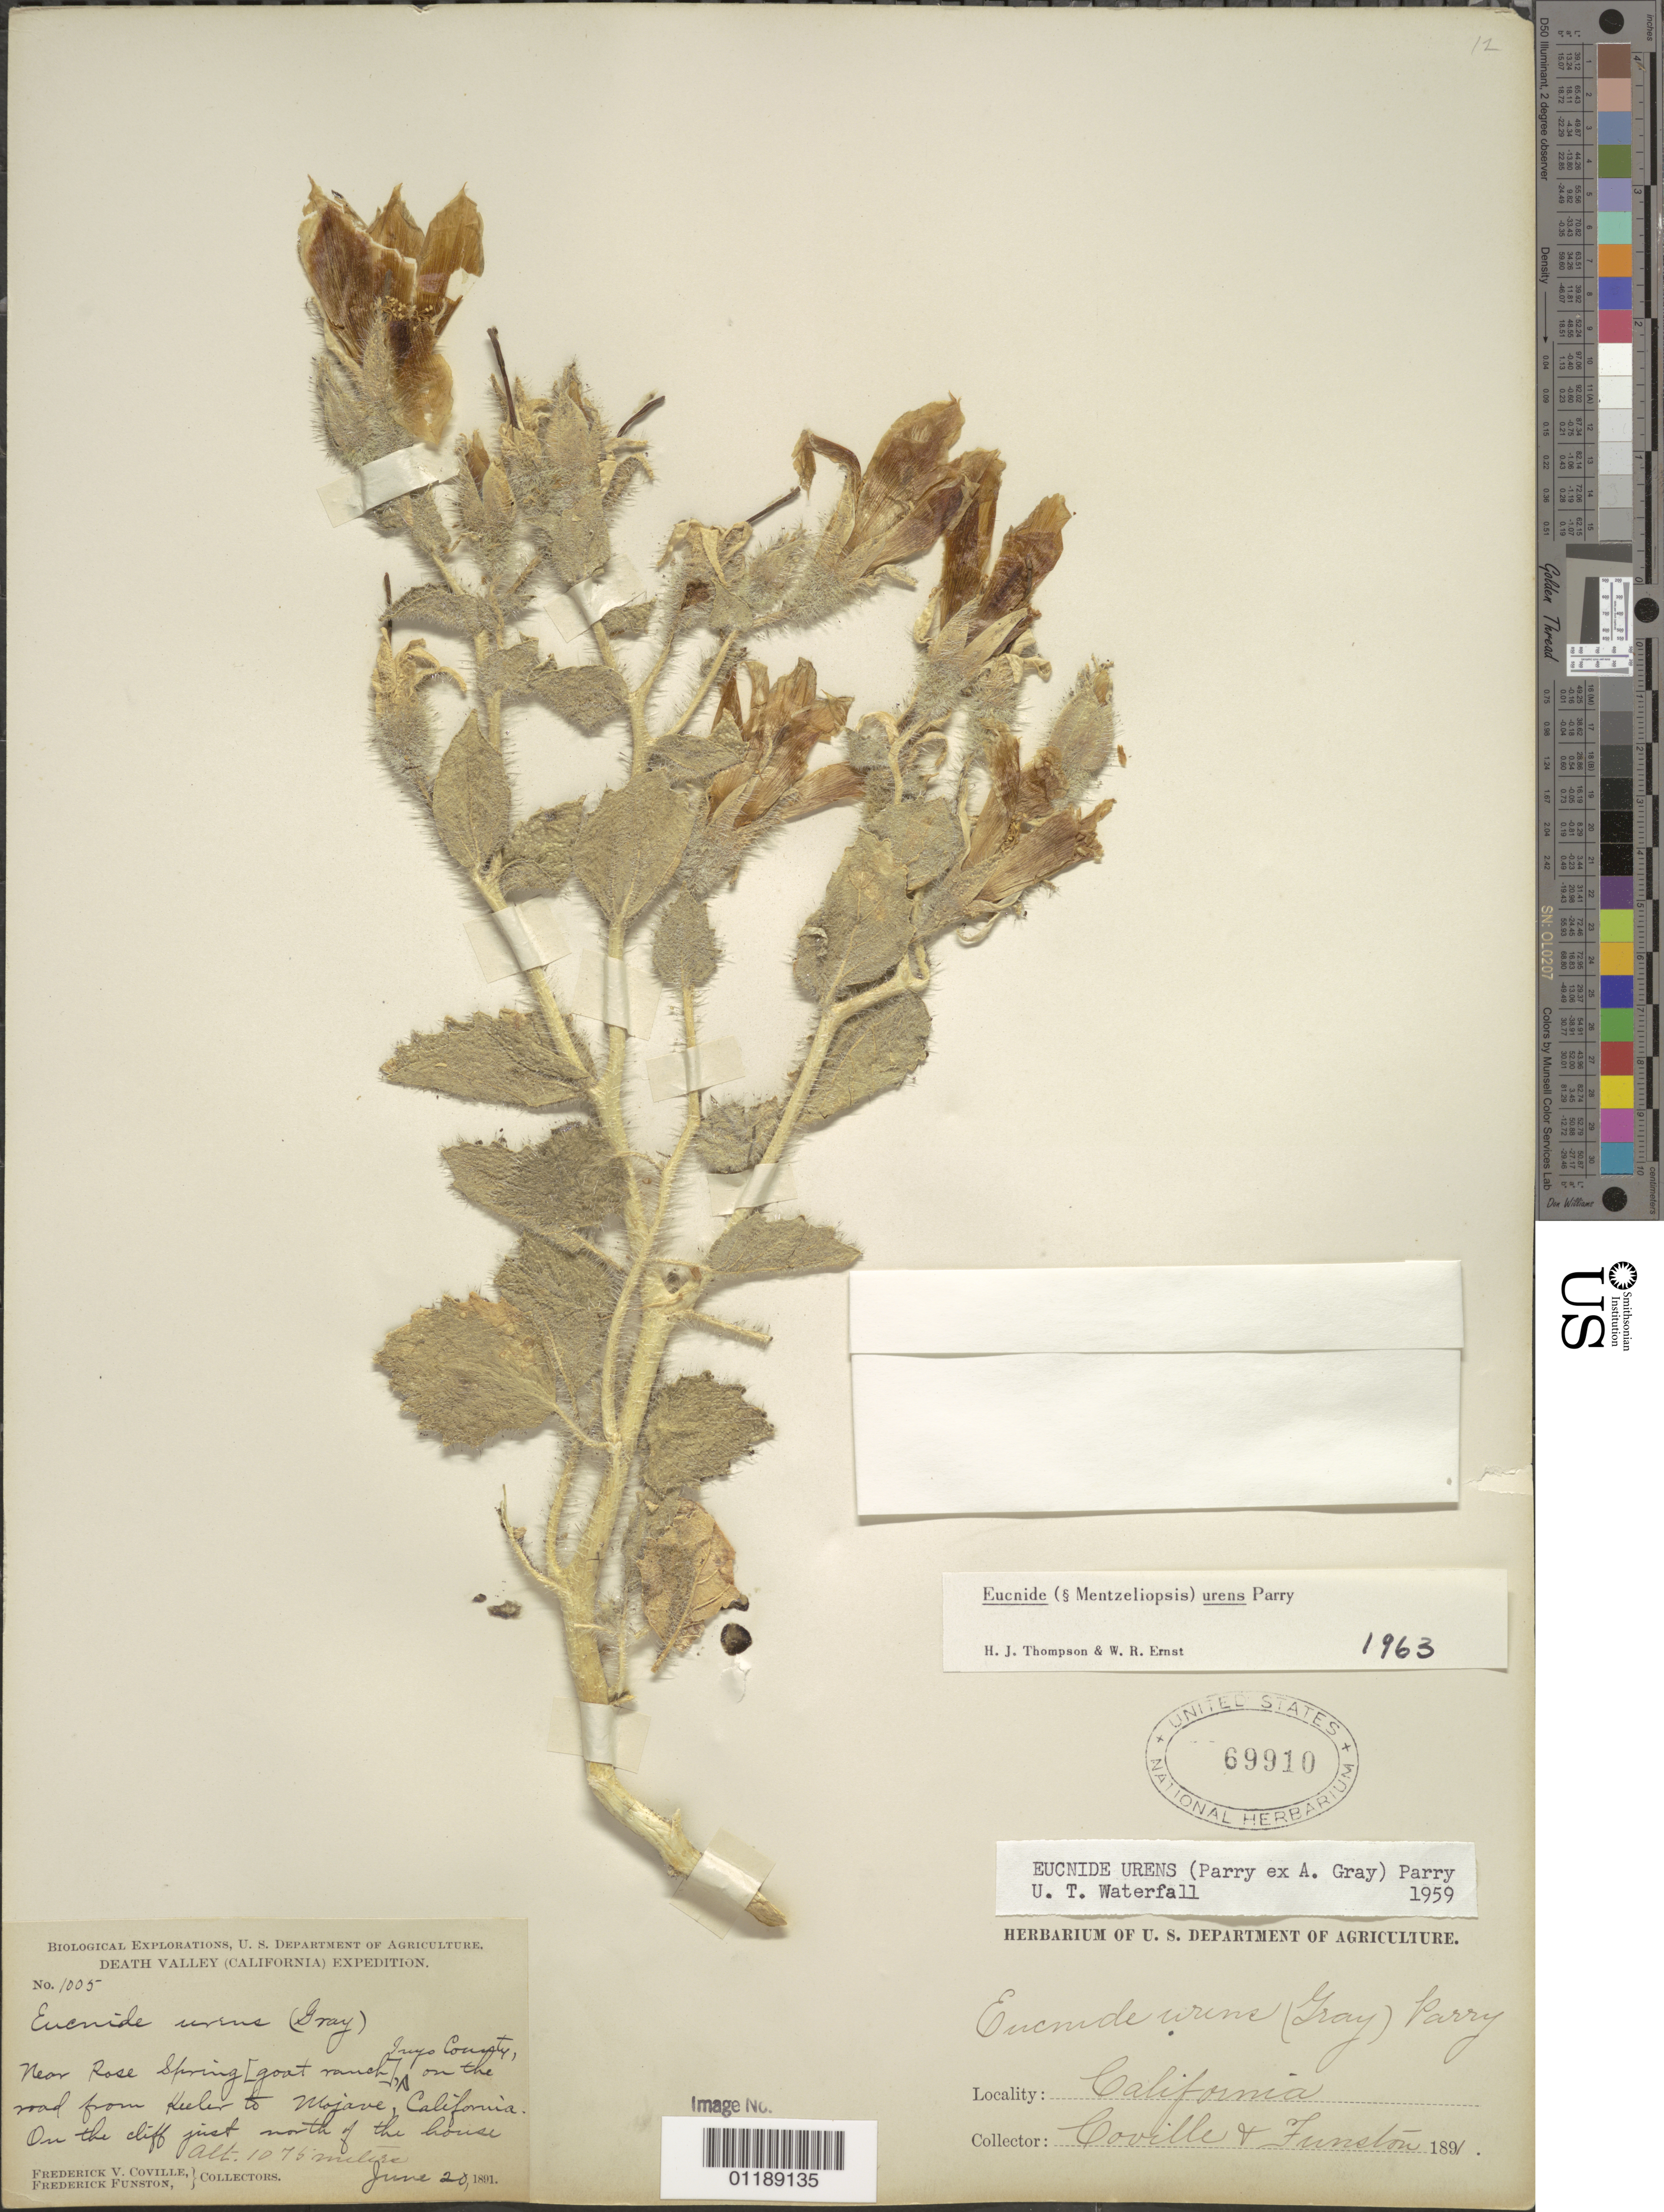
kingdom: Plantae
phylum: Tracheophyta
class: Magnoliopsida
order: Cornales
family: Loasaceae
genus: Eucnide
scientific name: Eucnide urens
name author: Parry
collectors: F. V. Coville & F. Funston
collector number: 1005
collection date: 1891-06-20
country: United States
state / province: California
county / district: Inyo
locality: near Rose Spring (Goat Ranch), on the road from Keeler to Mojave, on the cliff just north of the house.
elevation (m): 1075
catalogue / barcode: US 69910